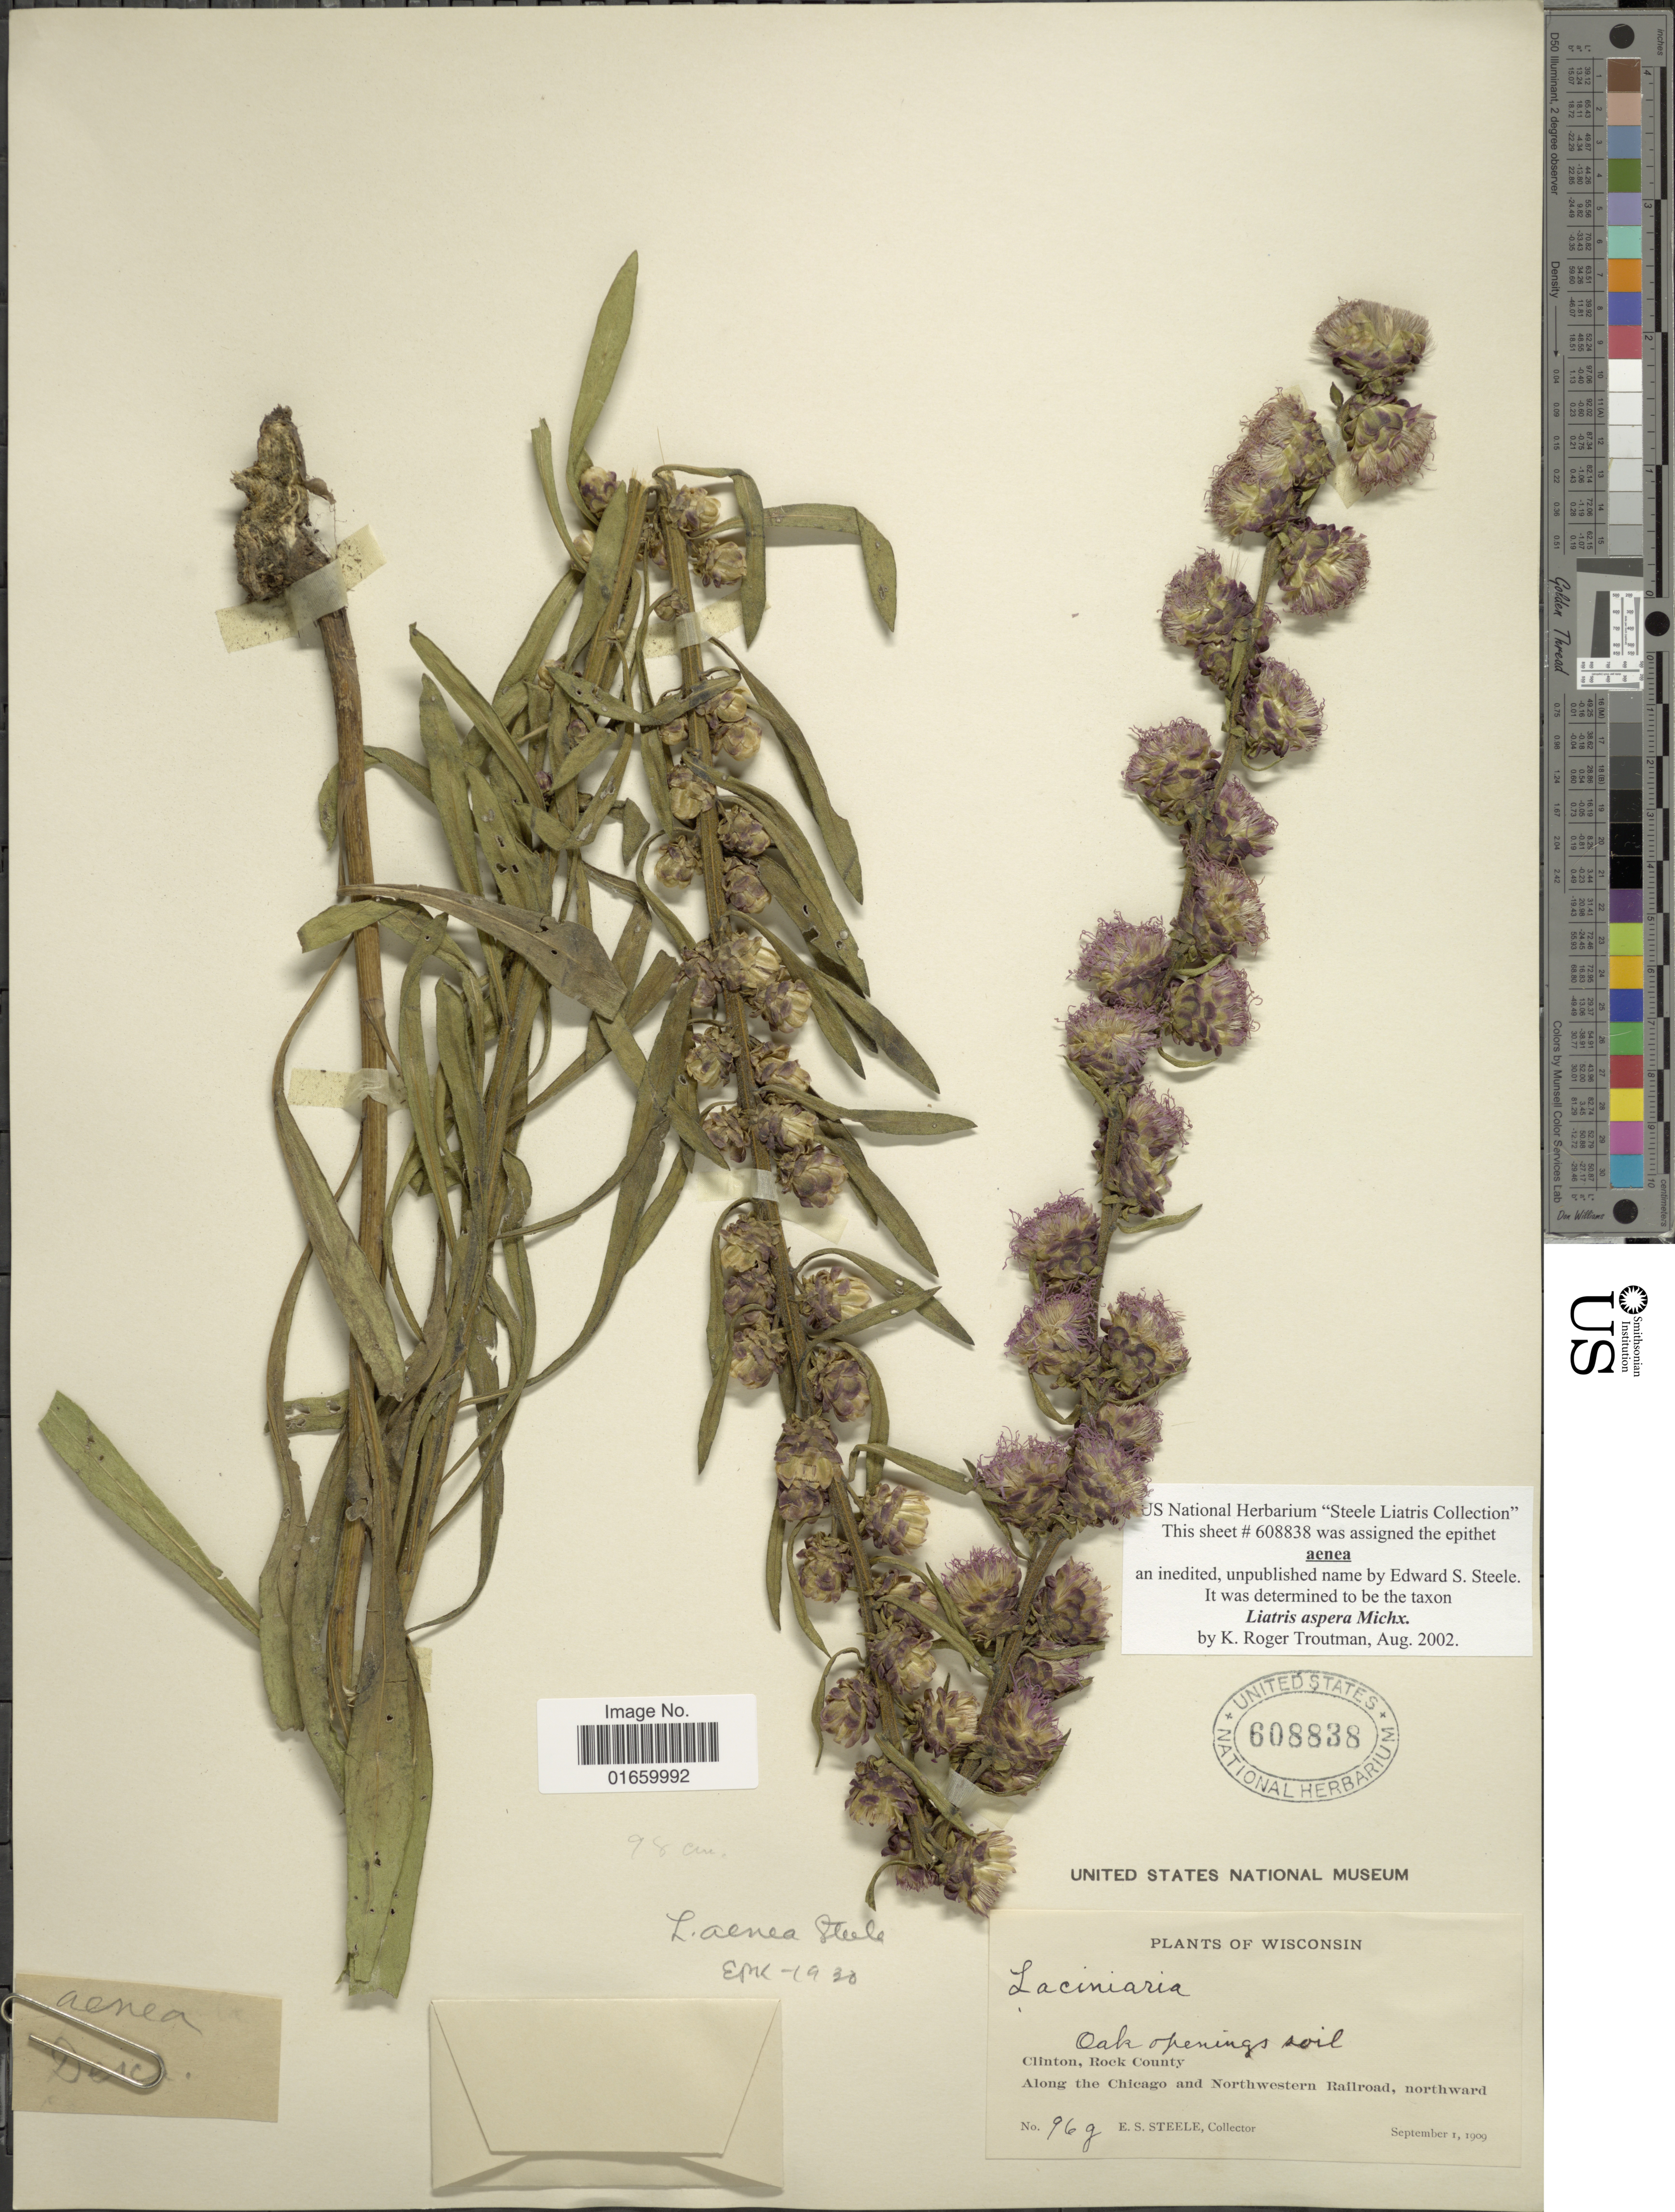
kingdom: Plantae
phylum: Tracheophyta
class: Magnoliopsida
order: Asterales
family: Asteraceae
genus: Liatris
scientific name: Liatris aspera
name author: Michx.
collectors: E. Steele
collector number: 96g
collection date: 1909-09-01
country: United States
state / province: Wisconsin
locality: Clinton, Rock County, along the Chiago and Northwestern Railroad, northward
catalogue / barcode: US 608838